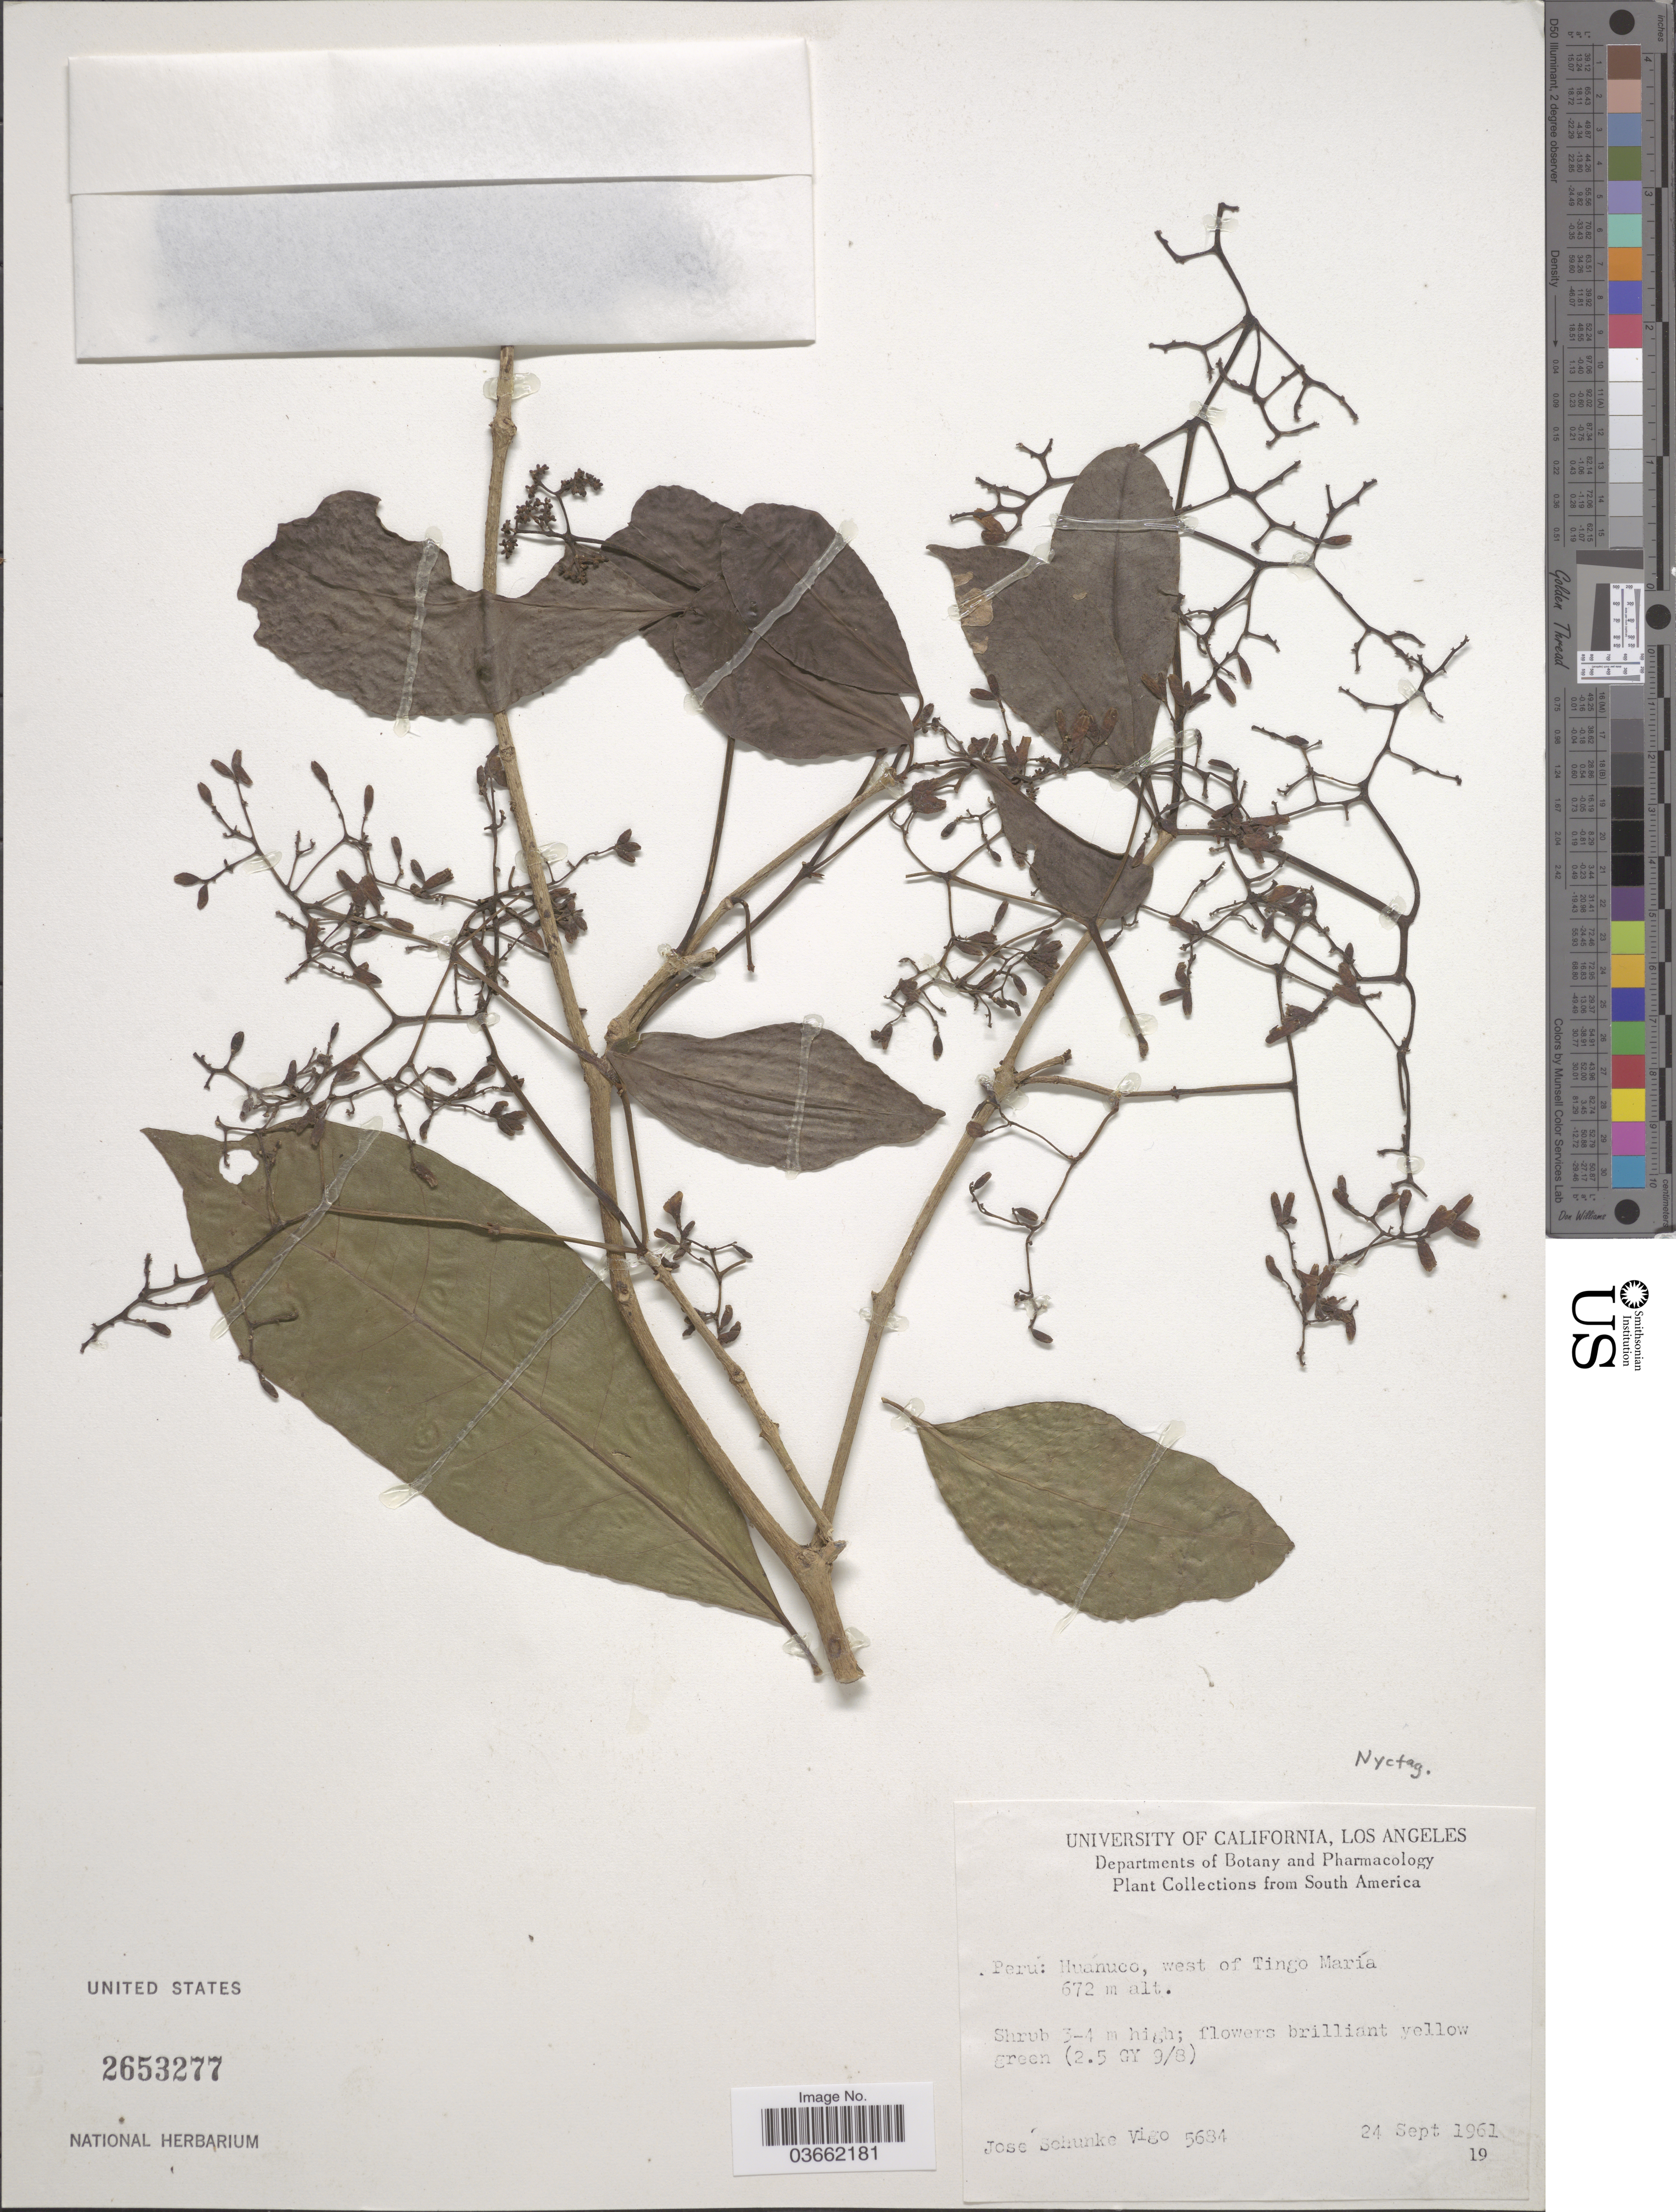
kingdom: Plantae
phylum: Tracheophyta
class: Magnoliopsida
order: Caryophyllales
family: Nyctaginaceae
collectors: J. Schunke Vigo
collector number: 5684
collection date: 1961-09-24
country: Peru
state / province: Huánuco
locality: West of Tingo María.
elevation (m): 672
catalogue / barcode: US 2653277